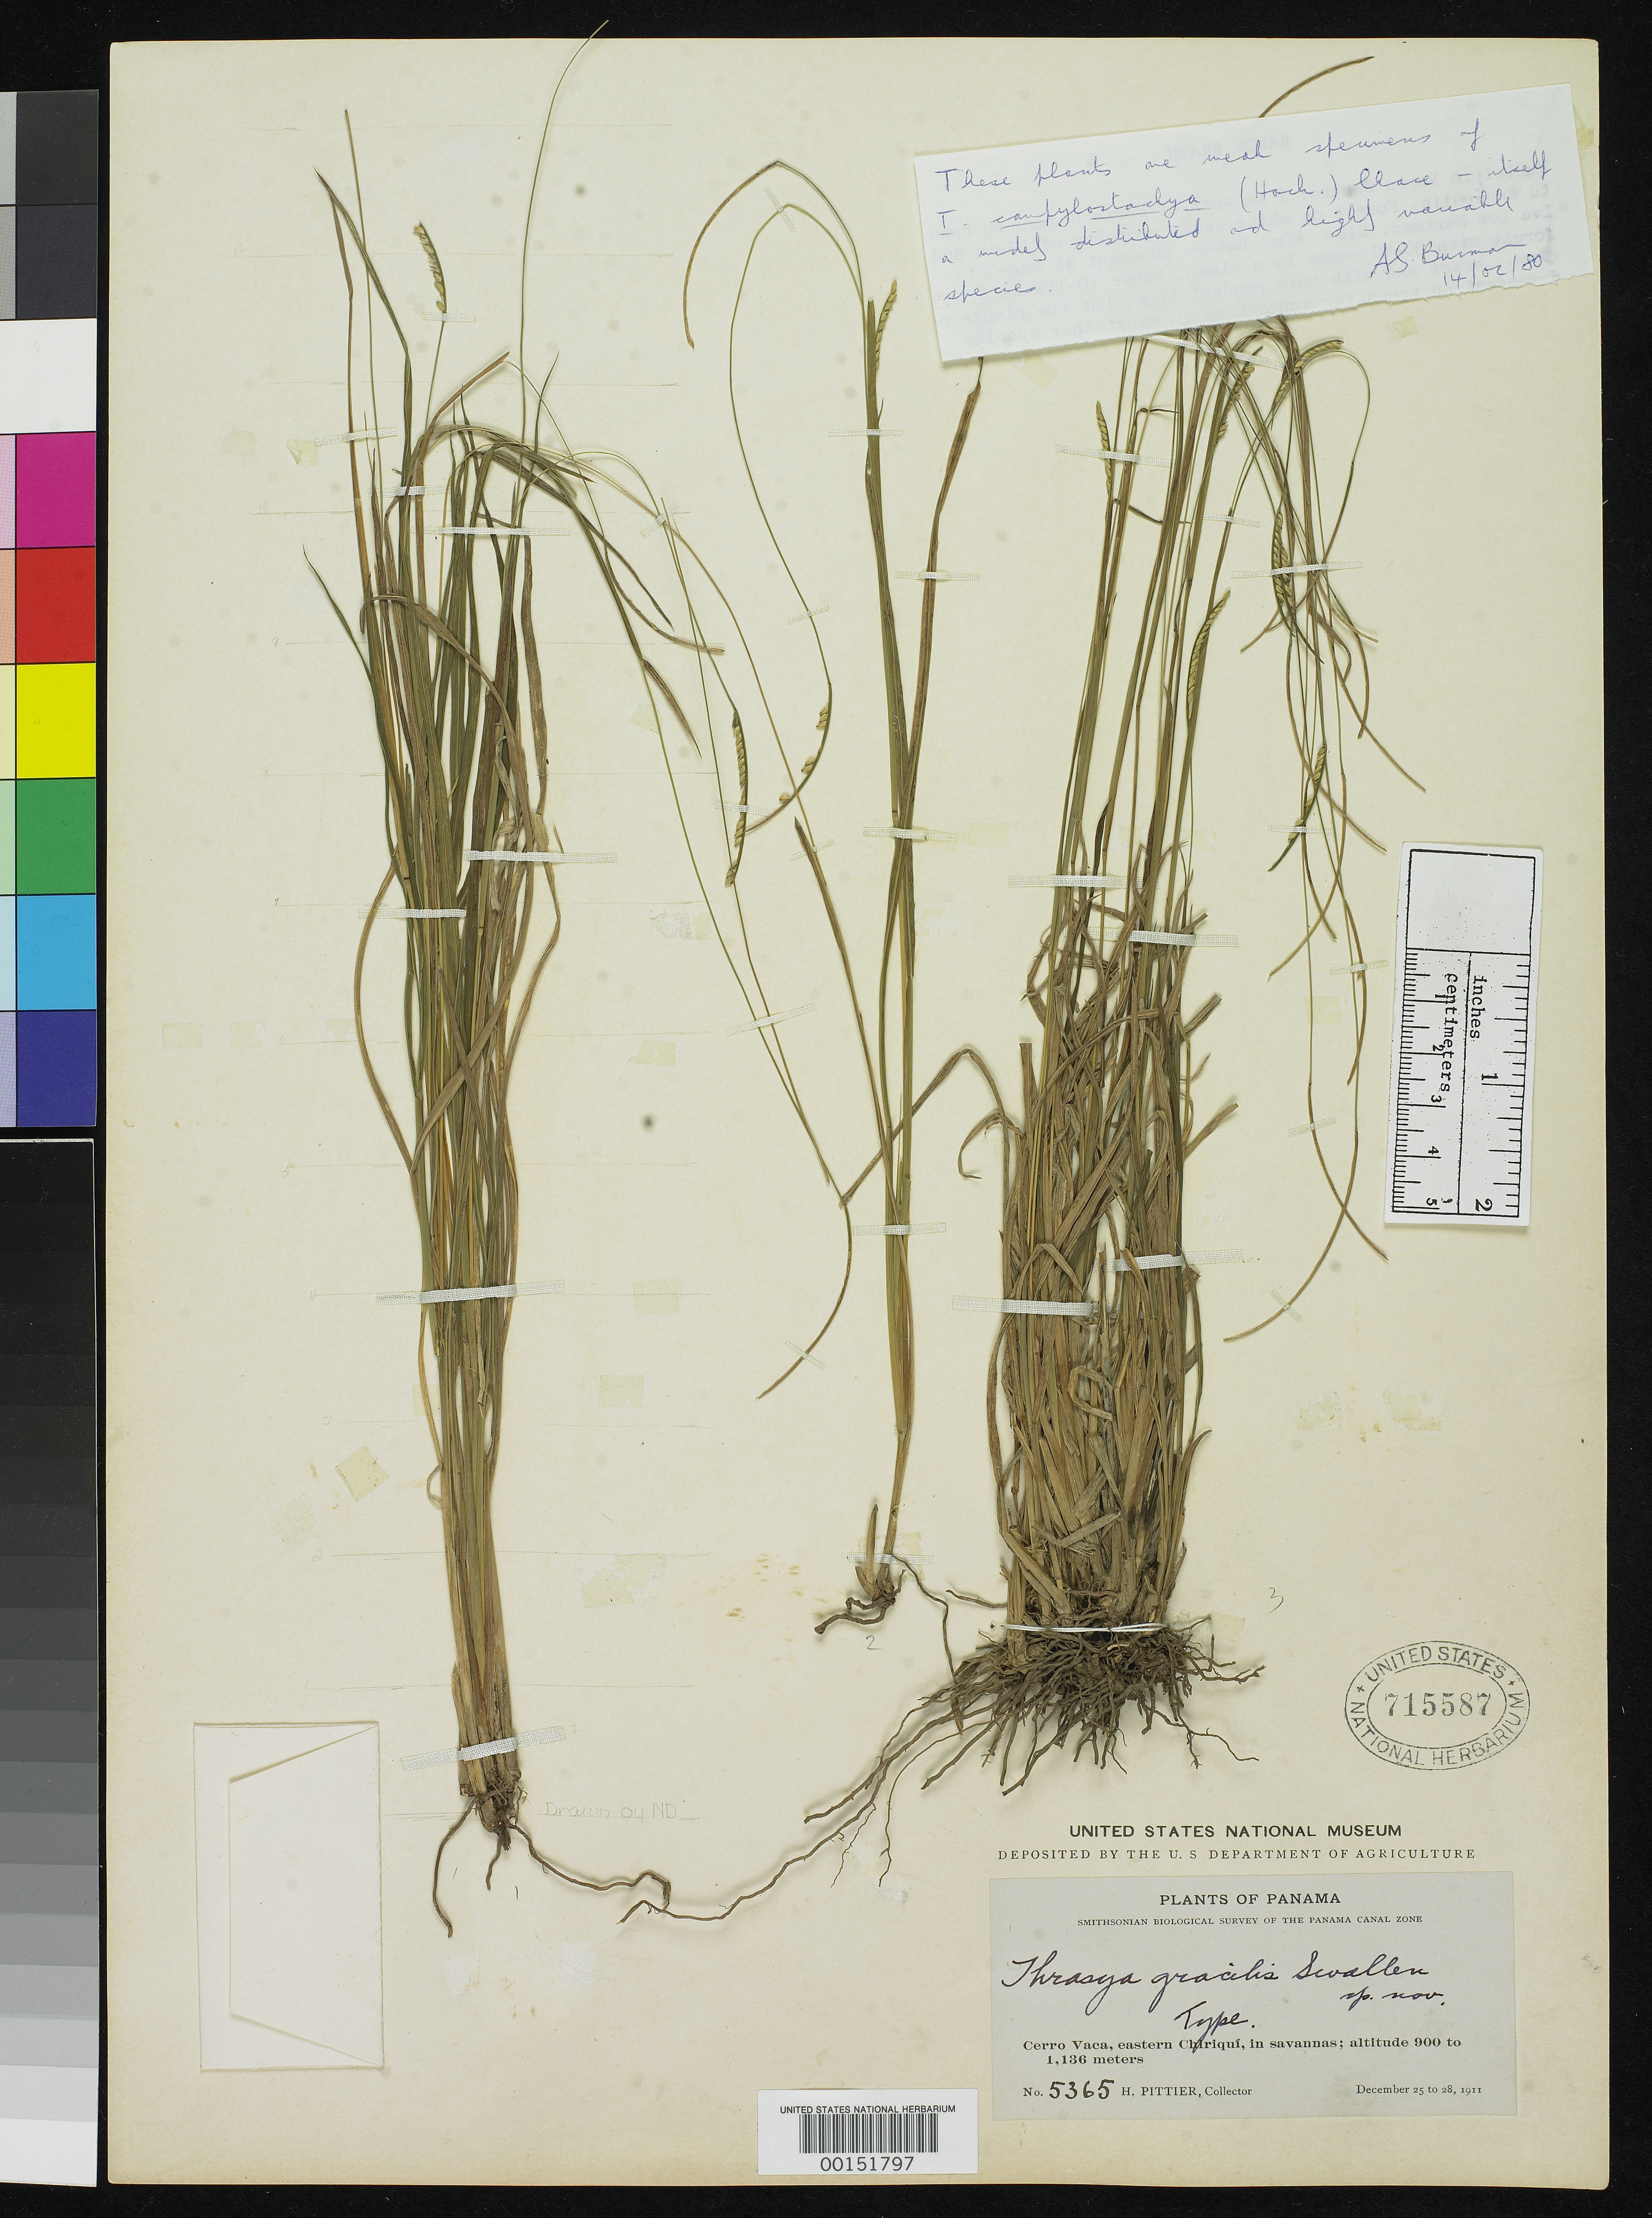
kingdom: Plantae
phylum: Tracheophyta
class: Liliopsida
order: Poales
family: Poaceae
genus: Thrasya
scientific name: Thrasya gracilis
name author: Swallen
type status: Isotype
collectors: H. F. Pittier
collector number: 5365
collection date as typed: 25 Dec 1911 to 28 Dec 1911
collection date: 1911-12-25/1911-12-28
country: Panama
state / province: Chiriquí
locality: Cerro Vaca.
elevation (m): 900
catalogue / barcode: US 715587